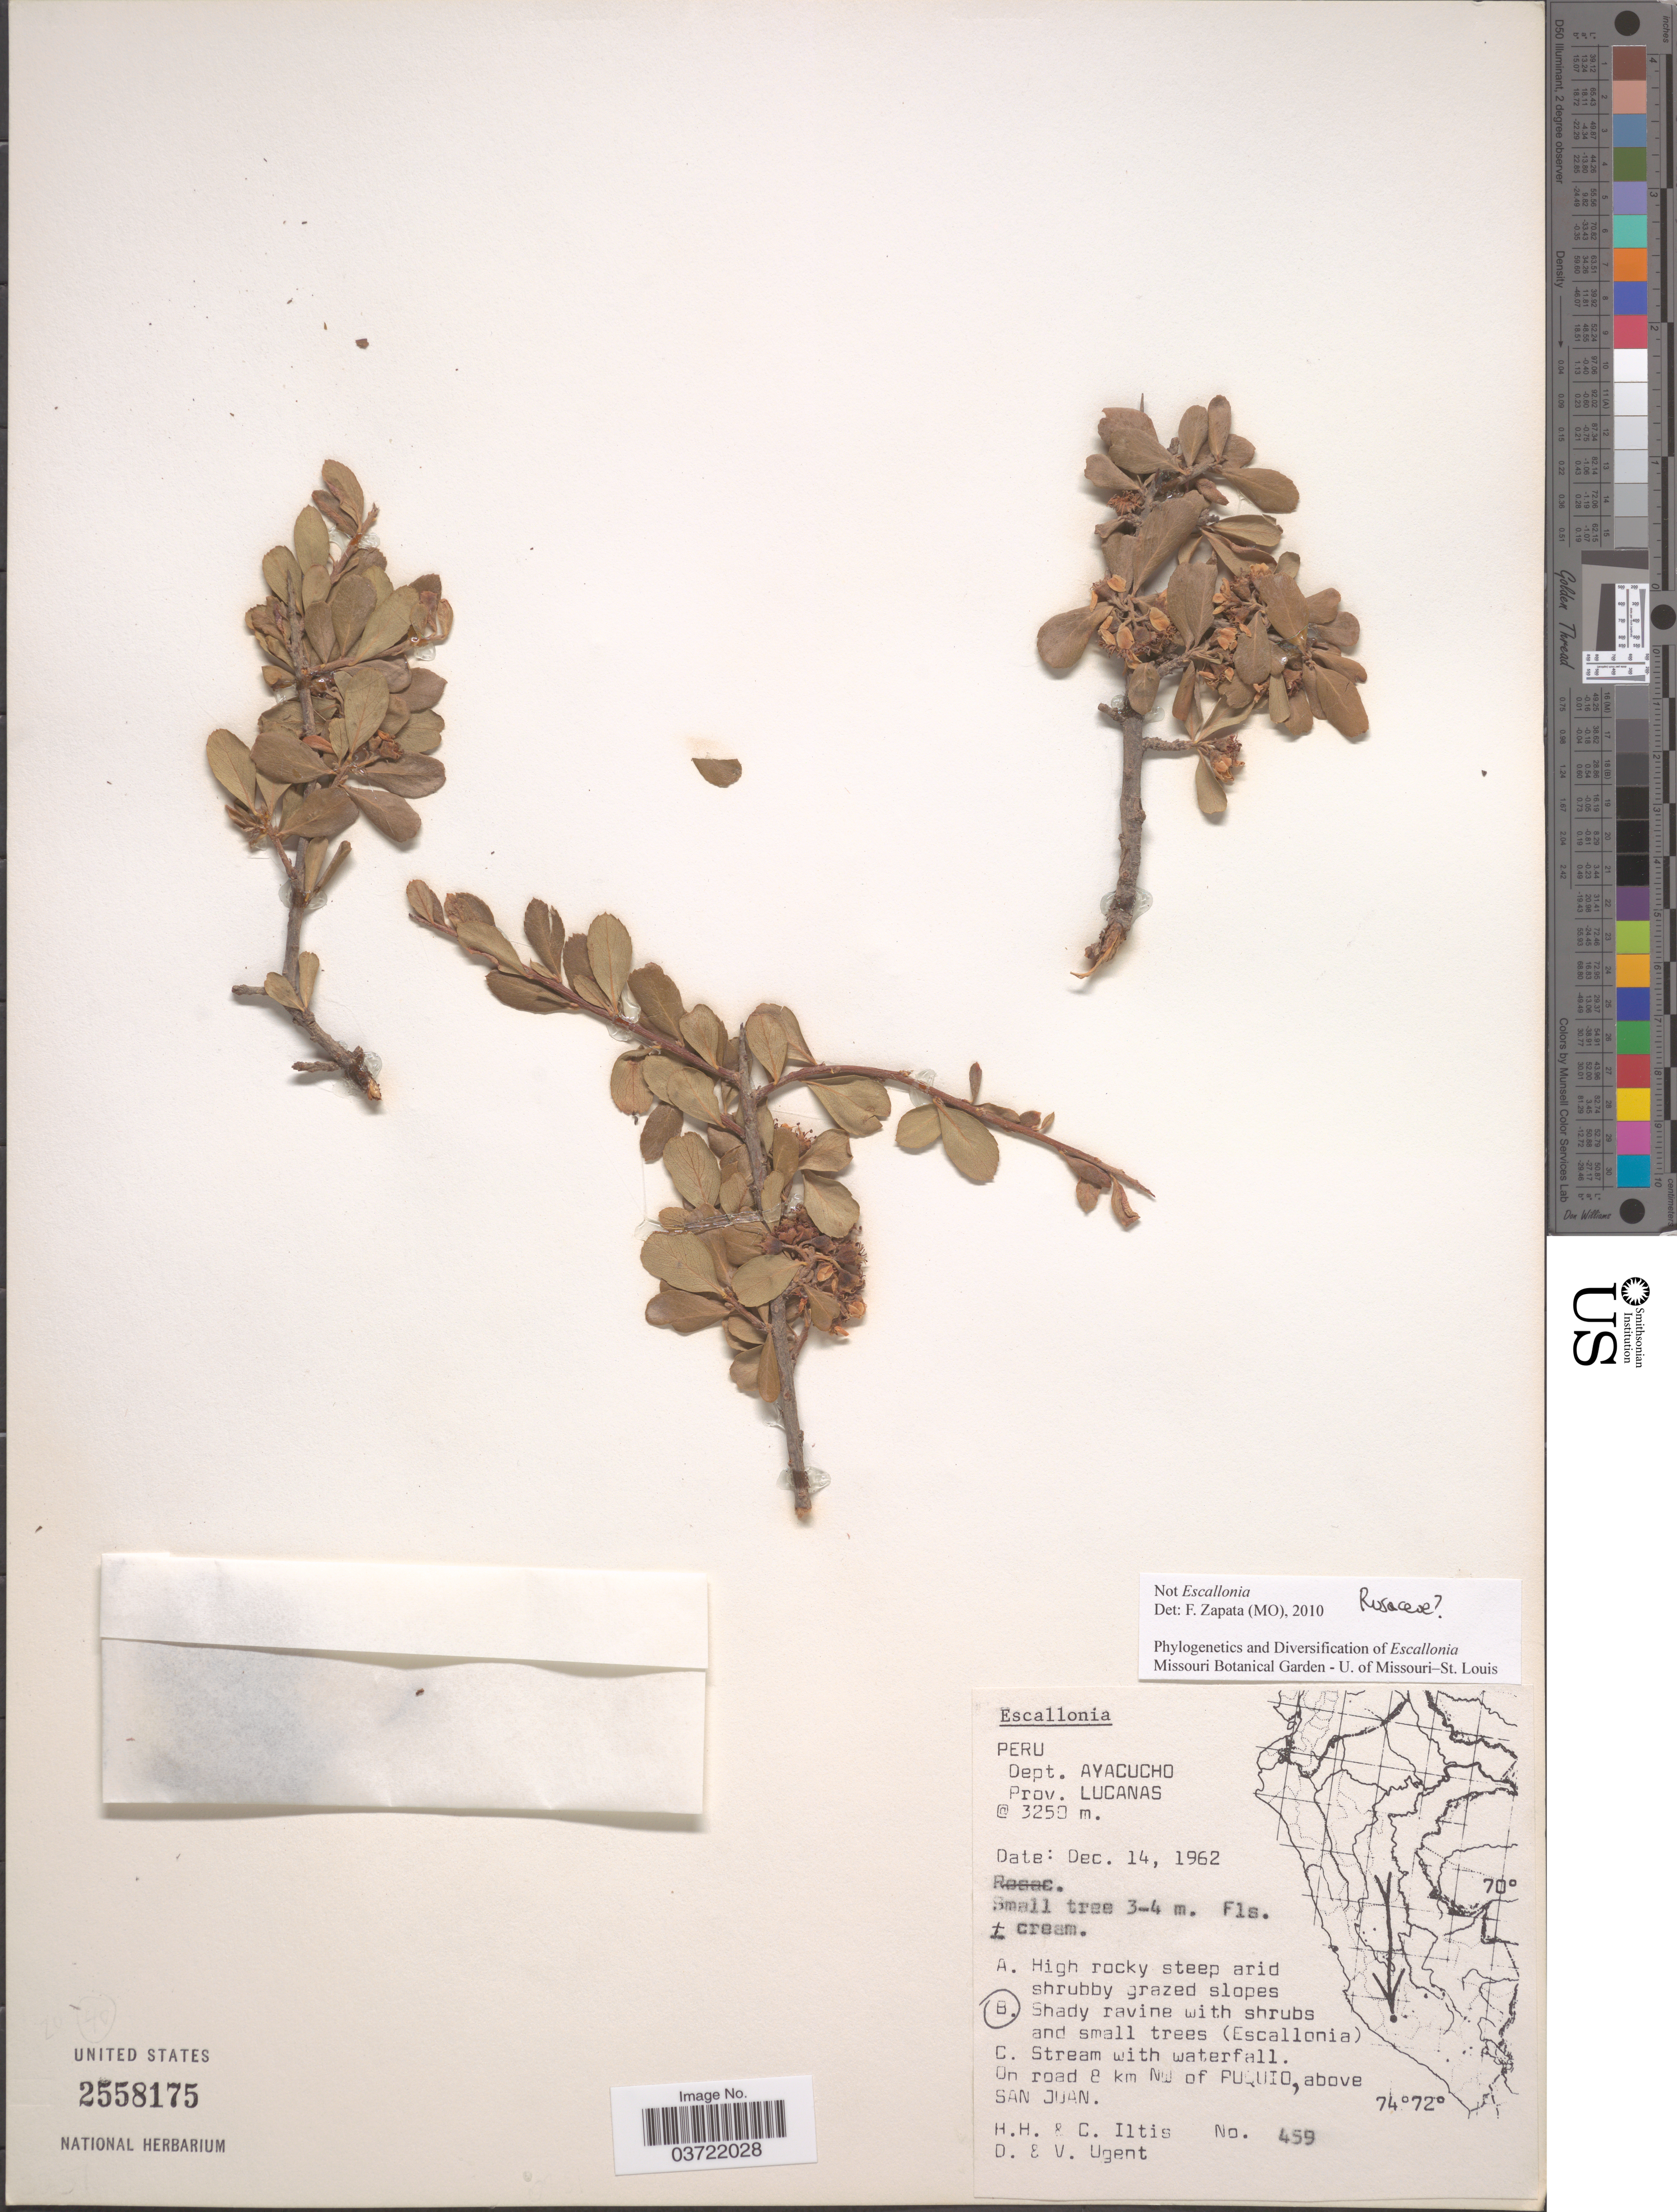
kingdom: Plantae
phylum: Tracheophyta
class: Liliopsida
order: Poales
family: Juncaceae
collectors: H. H. Iltis, C. G. Iltis, D. Ugent & V. Ugent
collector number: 459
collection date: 1962-12-14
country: Peru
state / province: Ayacucho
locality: Dept. Ayacucho. Prov. Lucanas.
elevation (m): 3250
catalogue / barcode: US 2558175